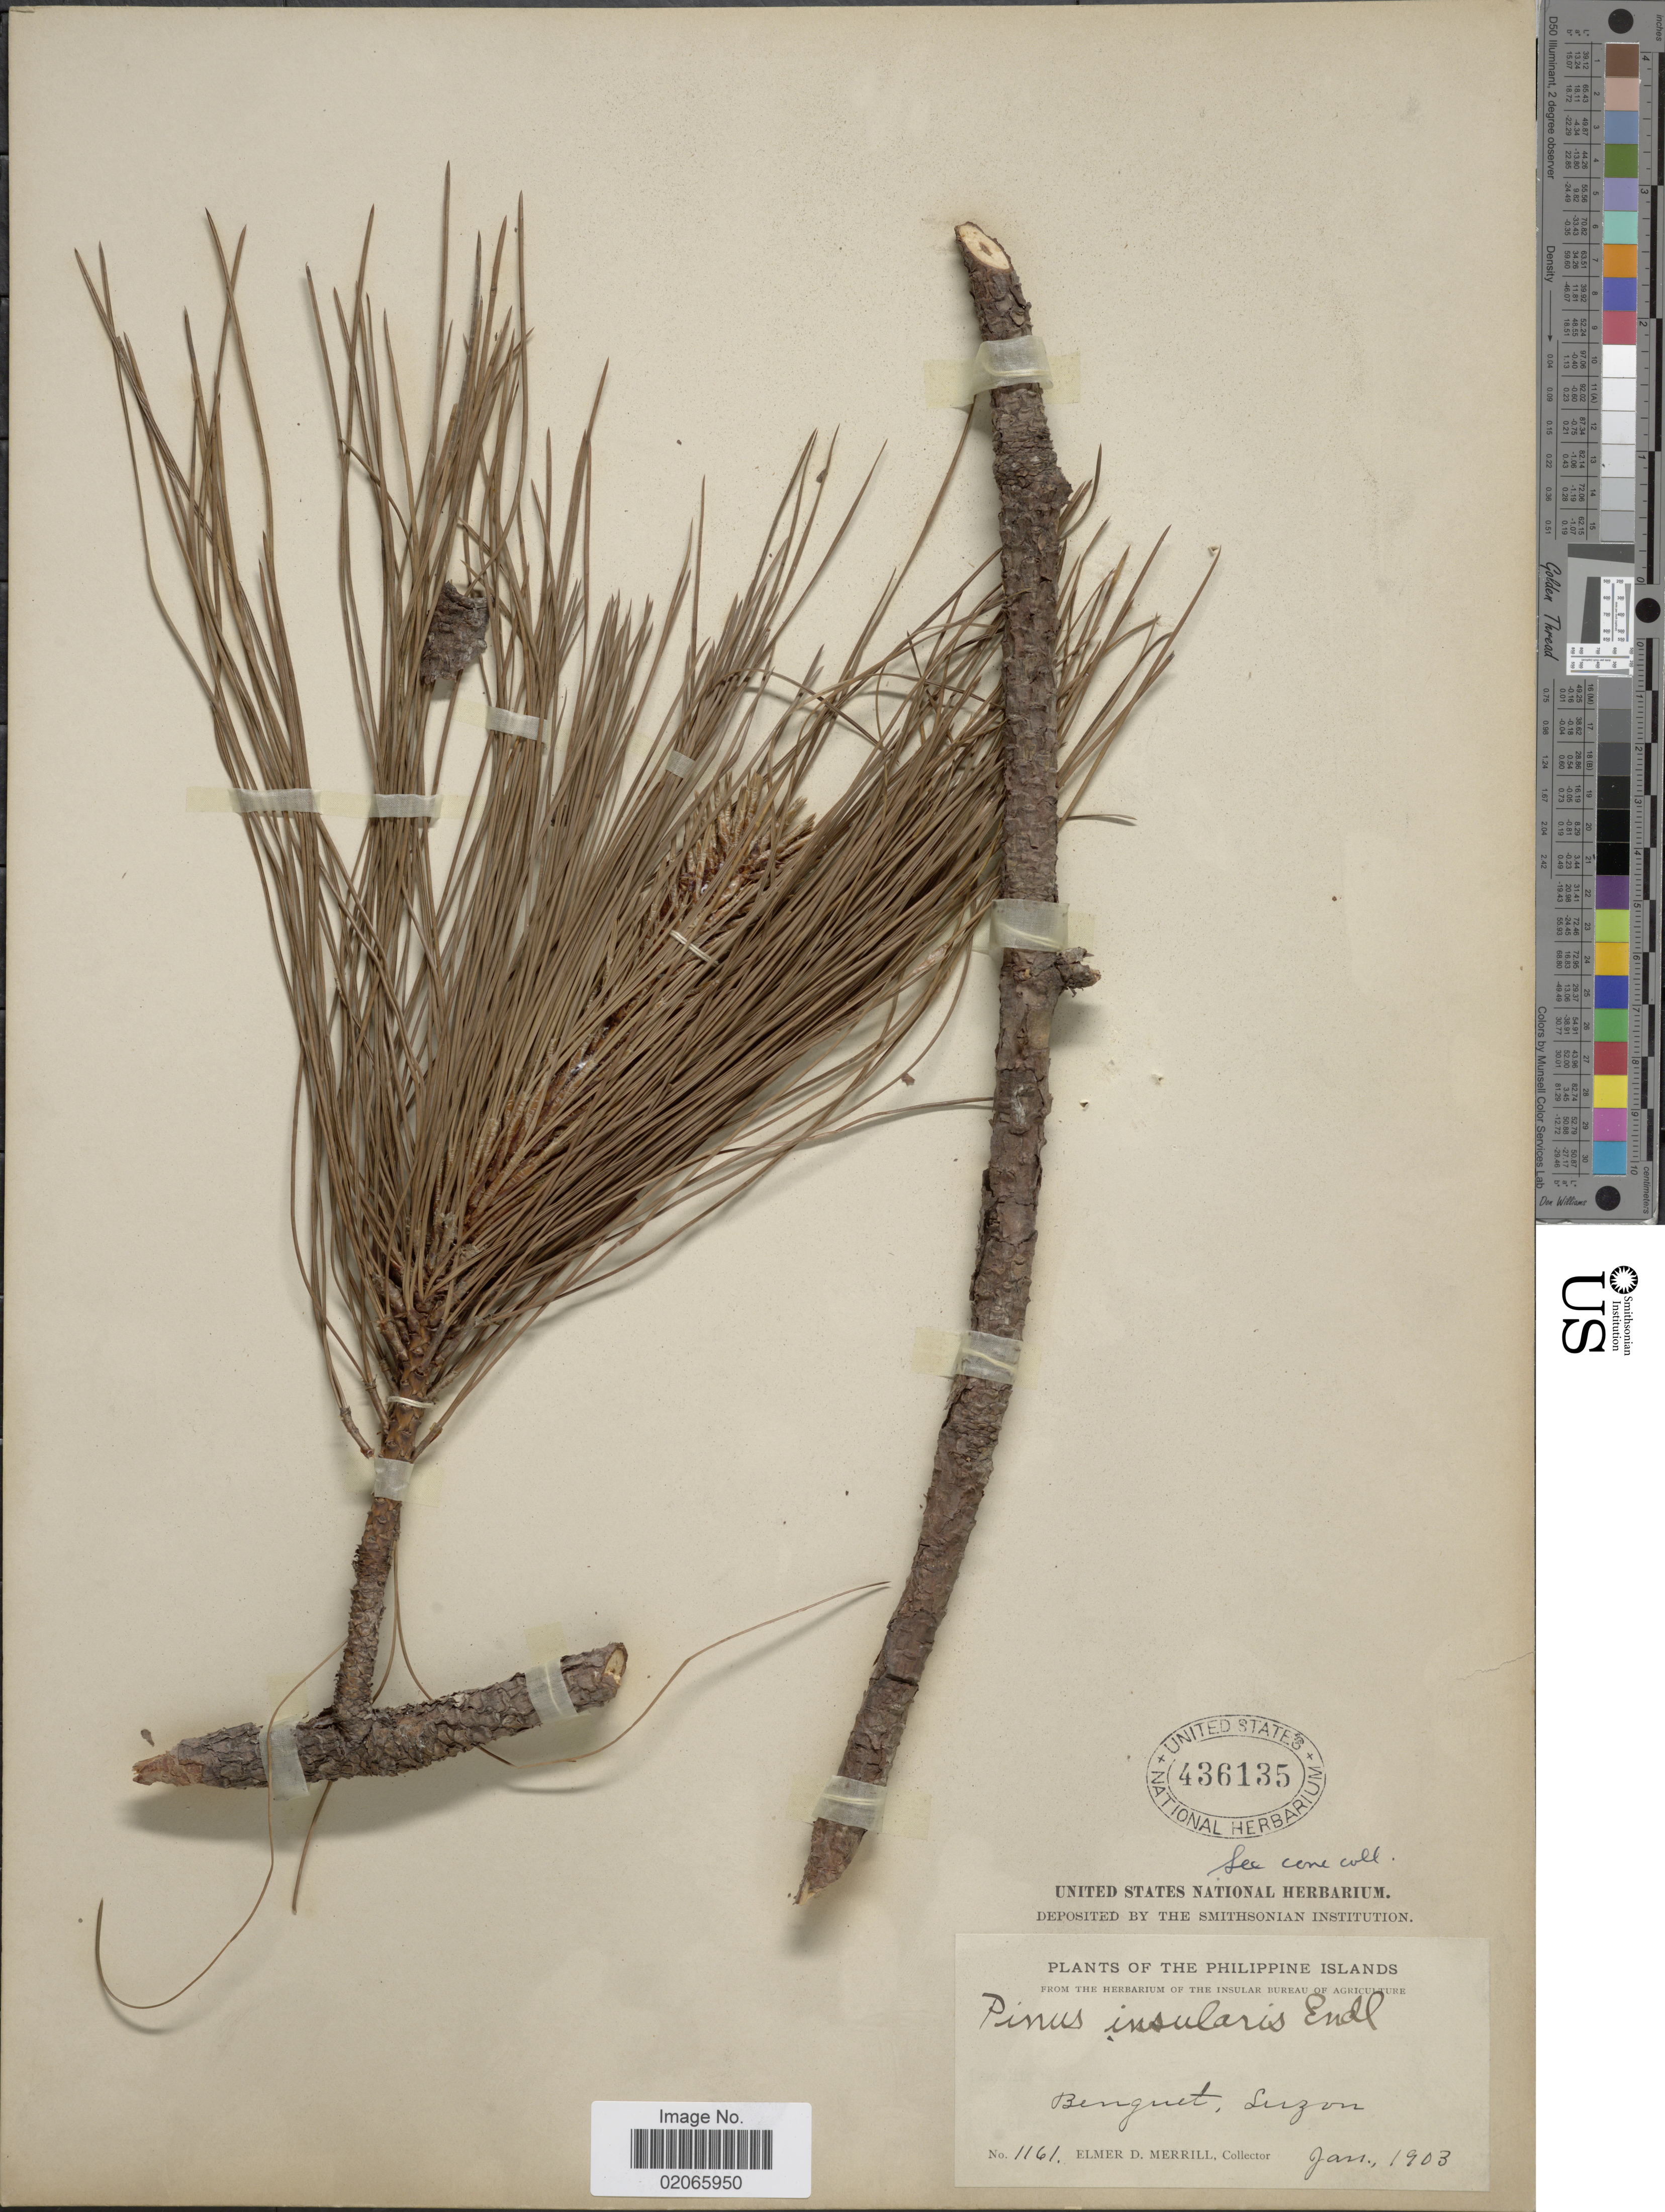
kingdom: Plantae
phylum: Tracheophyta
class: Pinopsida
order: Pinales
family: Pinaceae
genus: Pinus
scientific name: Pinus insularis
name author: Endl.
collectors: E. D. Merrill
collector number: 1161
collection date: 1903-01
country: Philippines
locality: The Philippine Islands. Benguet, Luzon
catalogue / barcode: US 436135